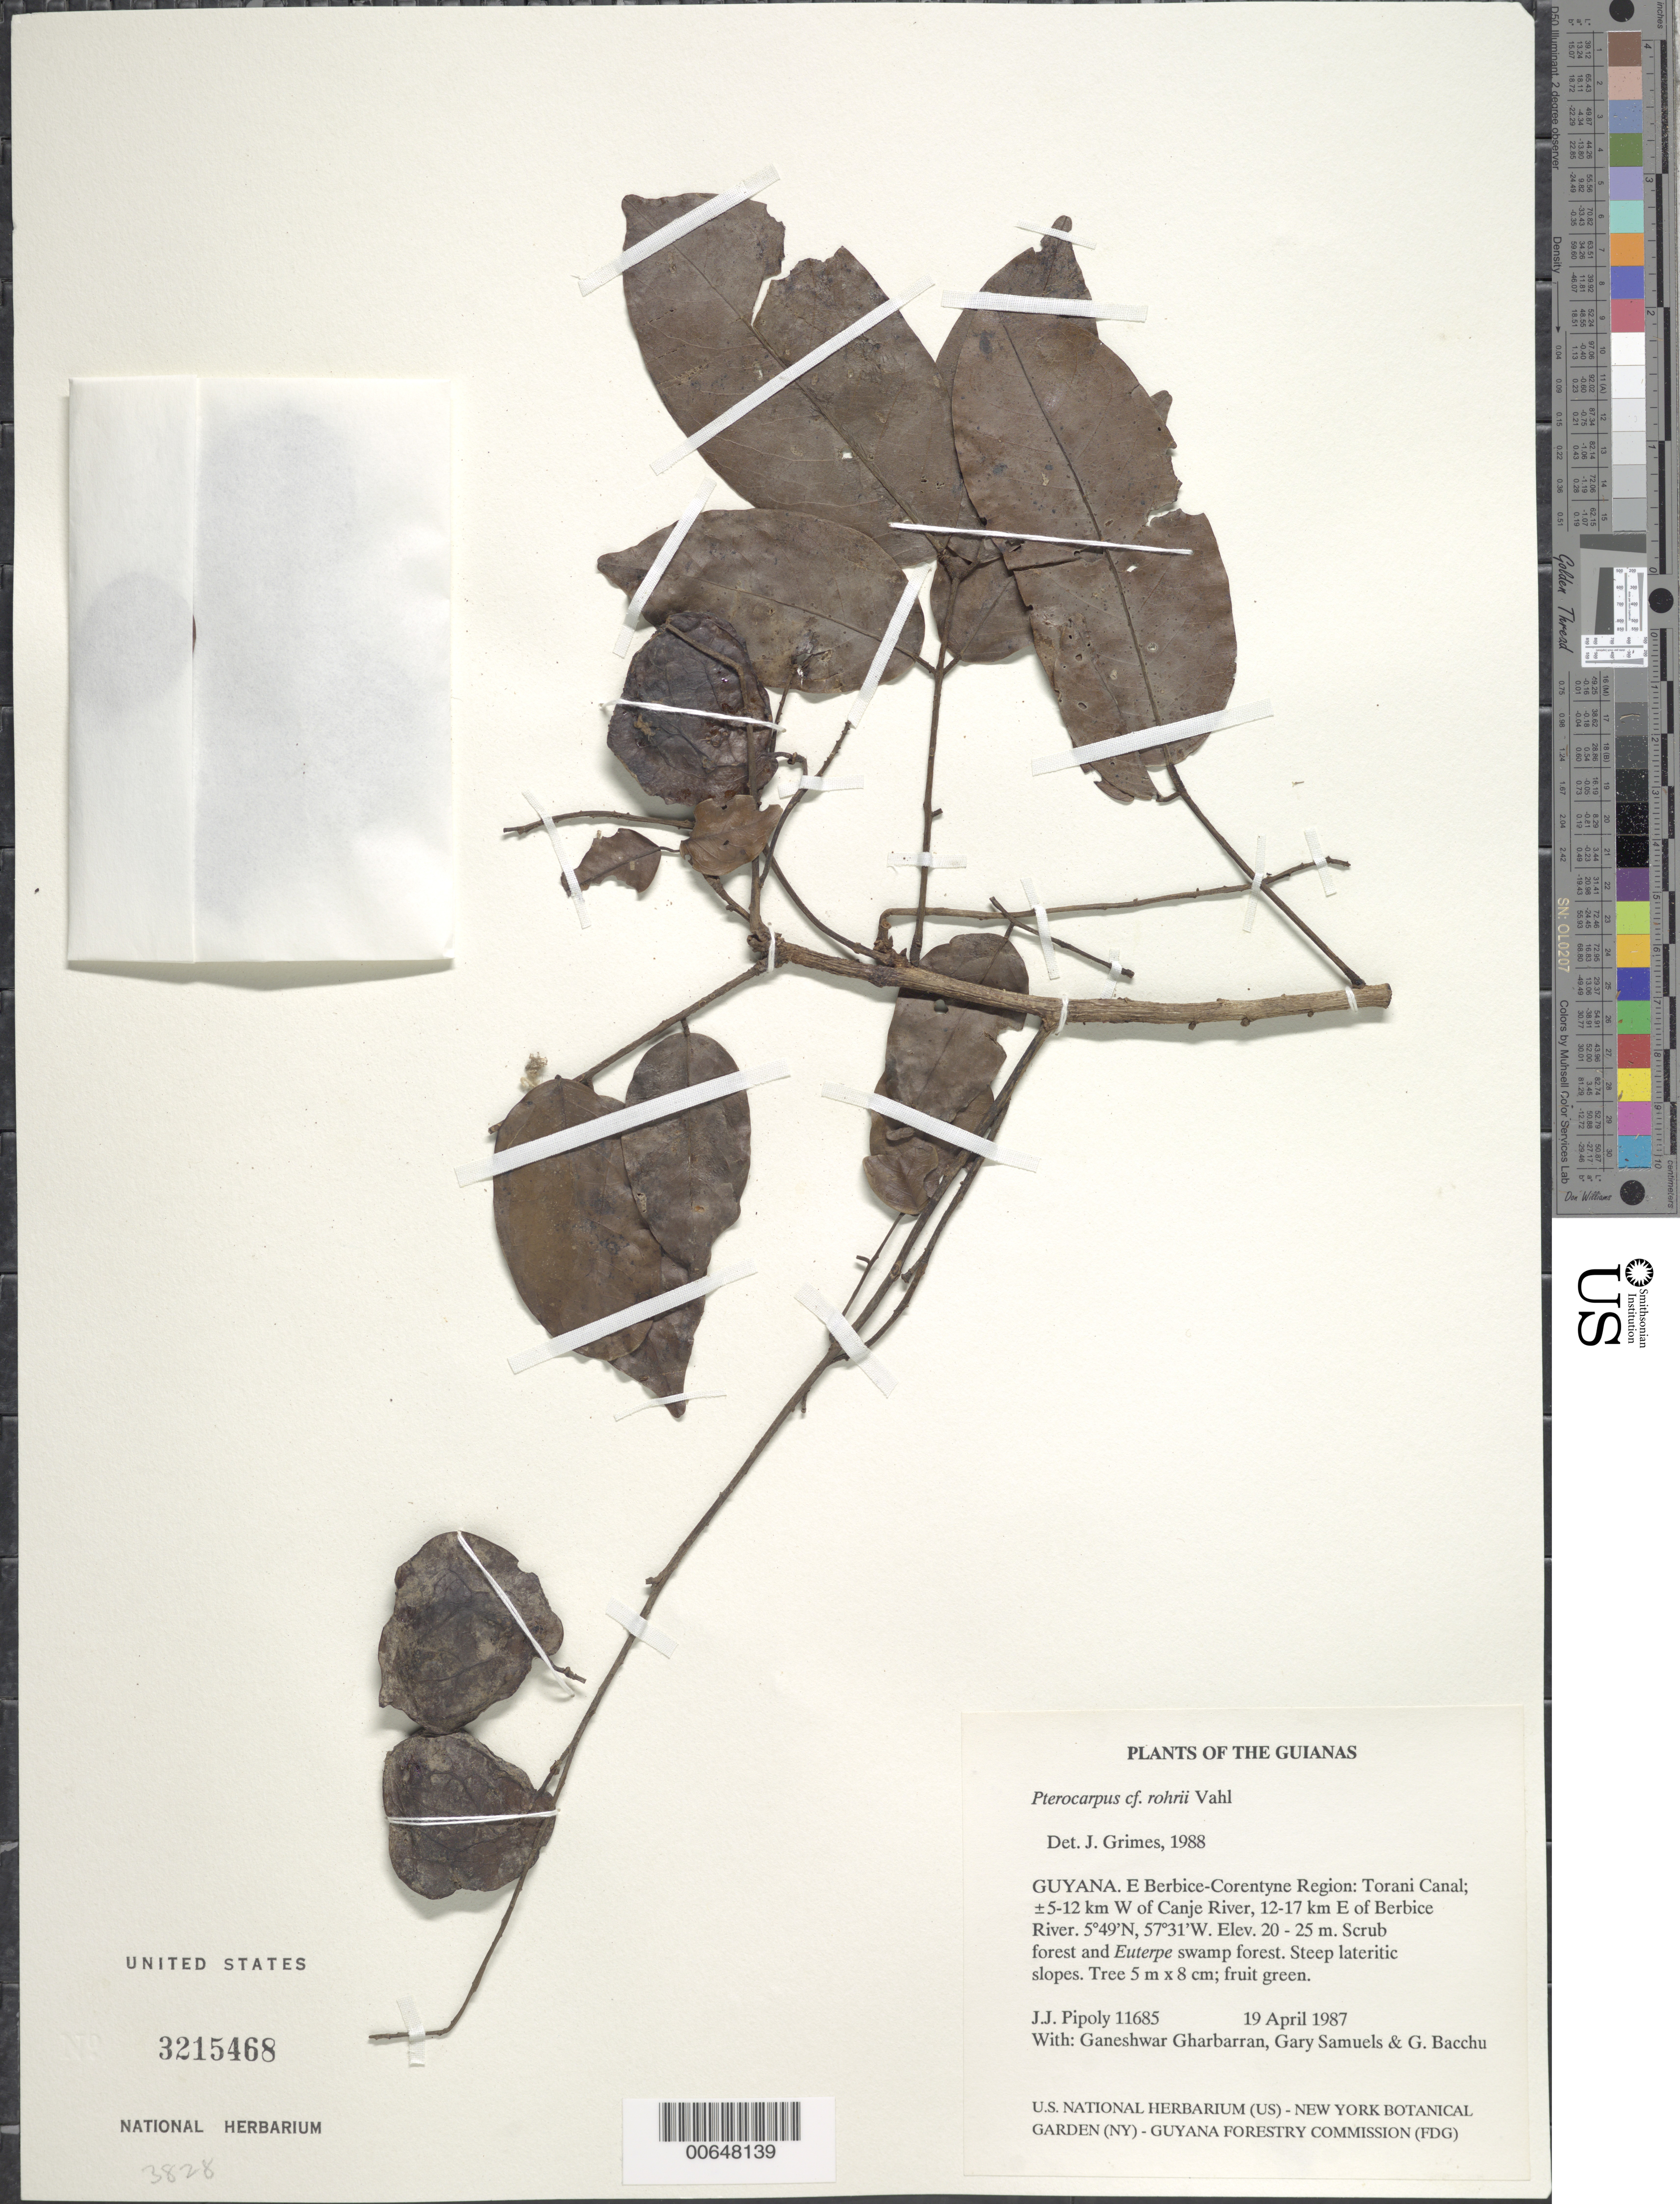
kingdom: Plantae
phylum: Tracheophyta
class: Magnoliopsida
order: Fabales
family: Fabaceae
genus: Pterocarpus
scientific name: Pterocarpus rohrii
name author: Vahl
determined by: Grimes, J.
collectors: J. J. Pipoly, G. Gharbarran, G. Samuels & G. Bacchus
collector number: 11685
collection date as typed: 19 April 1987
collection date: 1987-04-19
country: Guyana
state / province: E. Berbice-Corentyne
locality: Torani Canal; ±5-12 km W of Canje River, 12-17 km E of Berbice River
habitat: Scrub forest and Euterpe Swamp forestSteep lateritic slopes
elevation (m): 20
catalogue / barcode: US 3215468